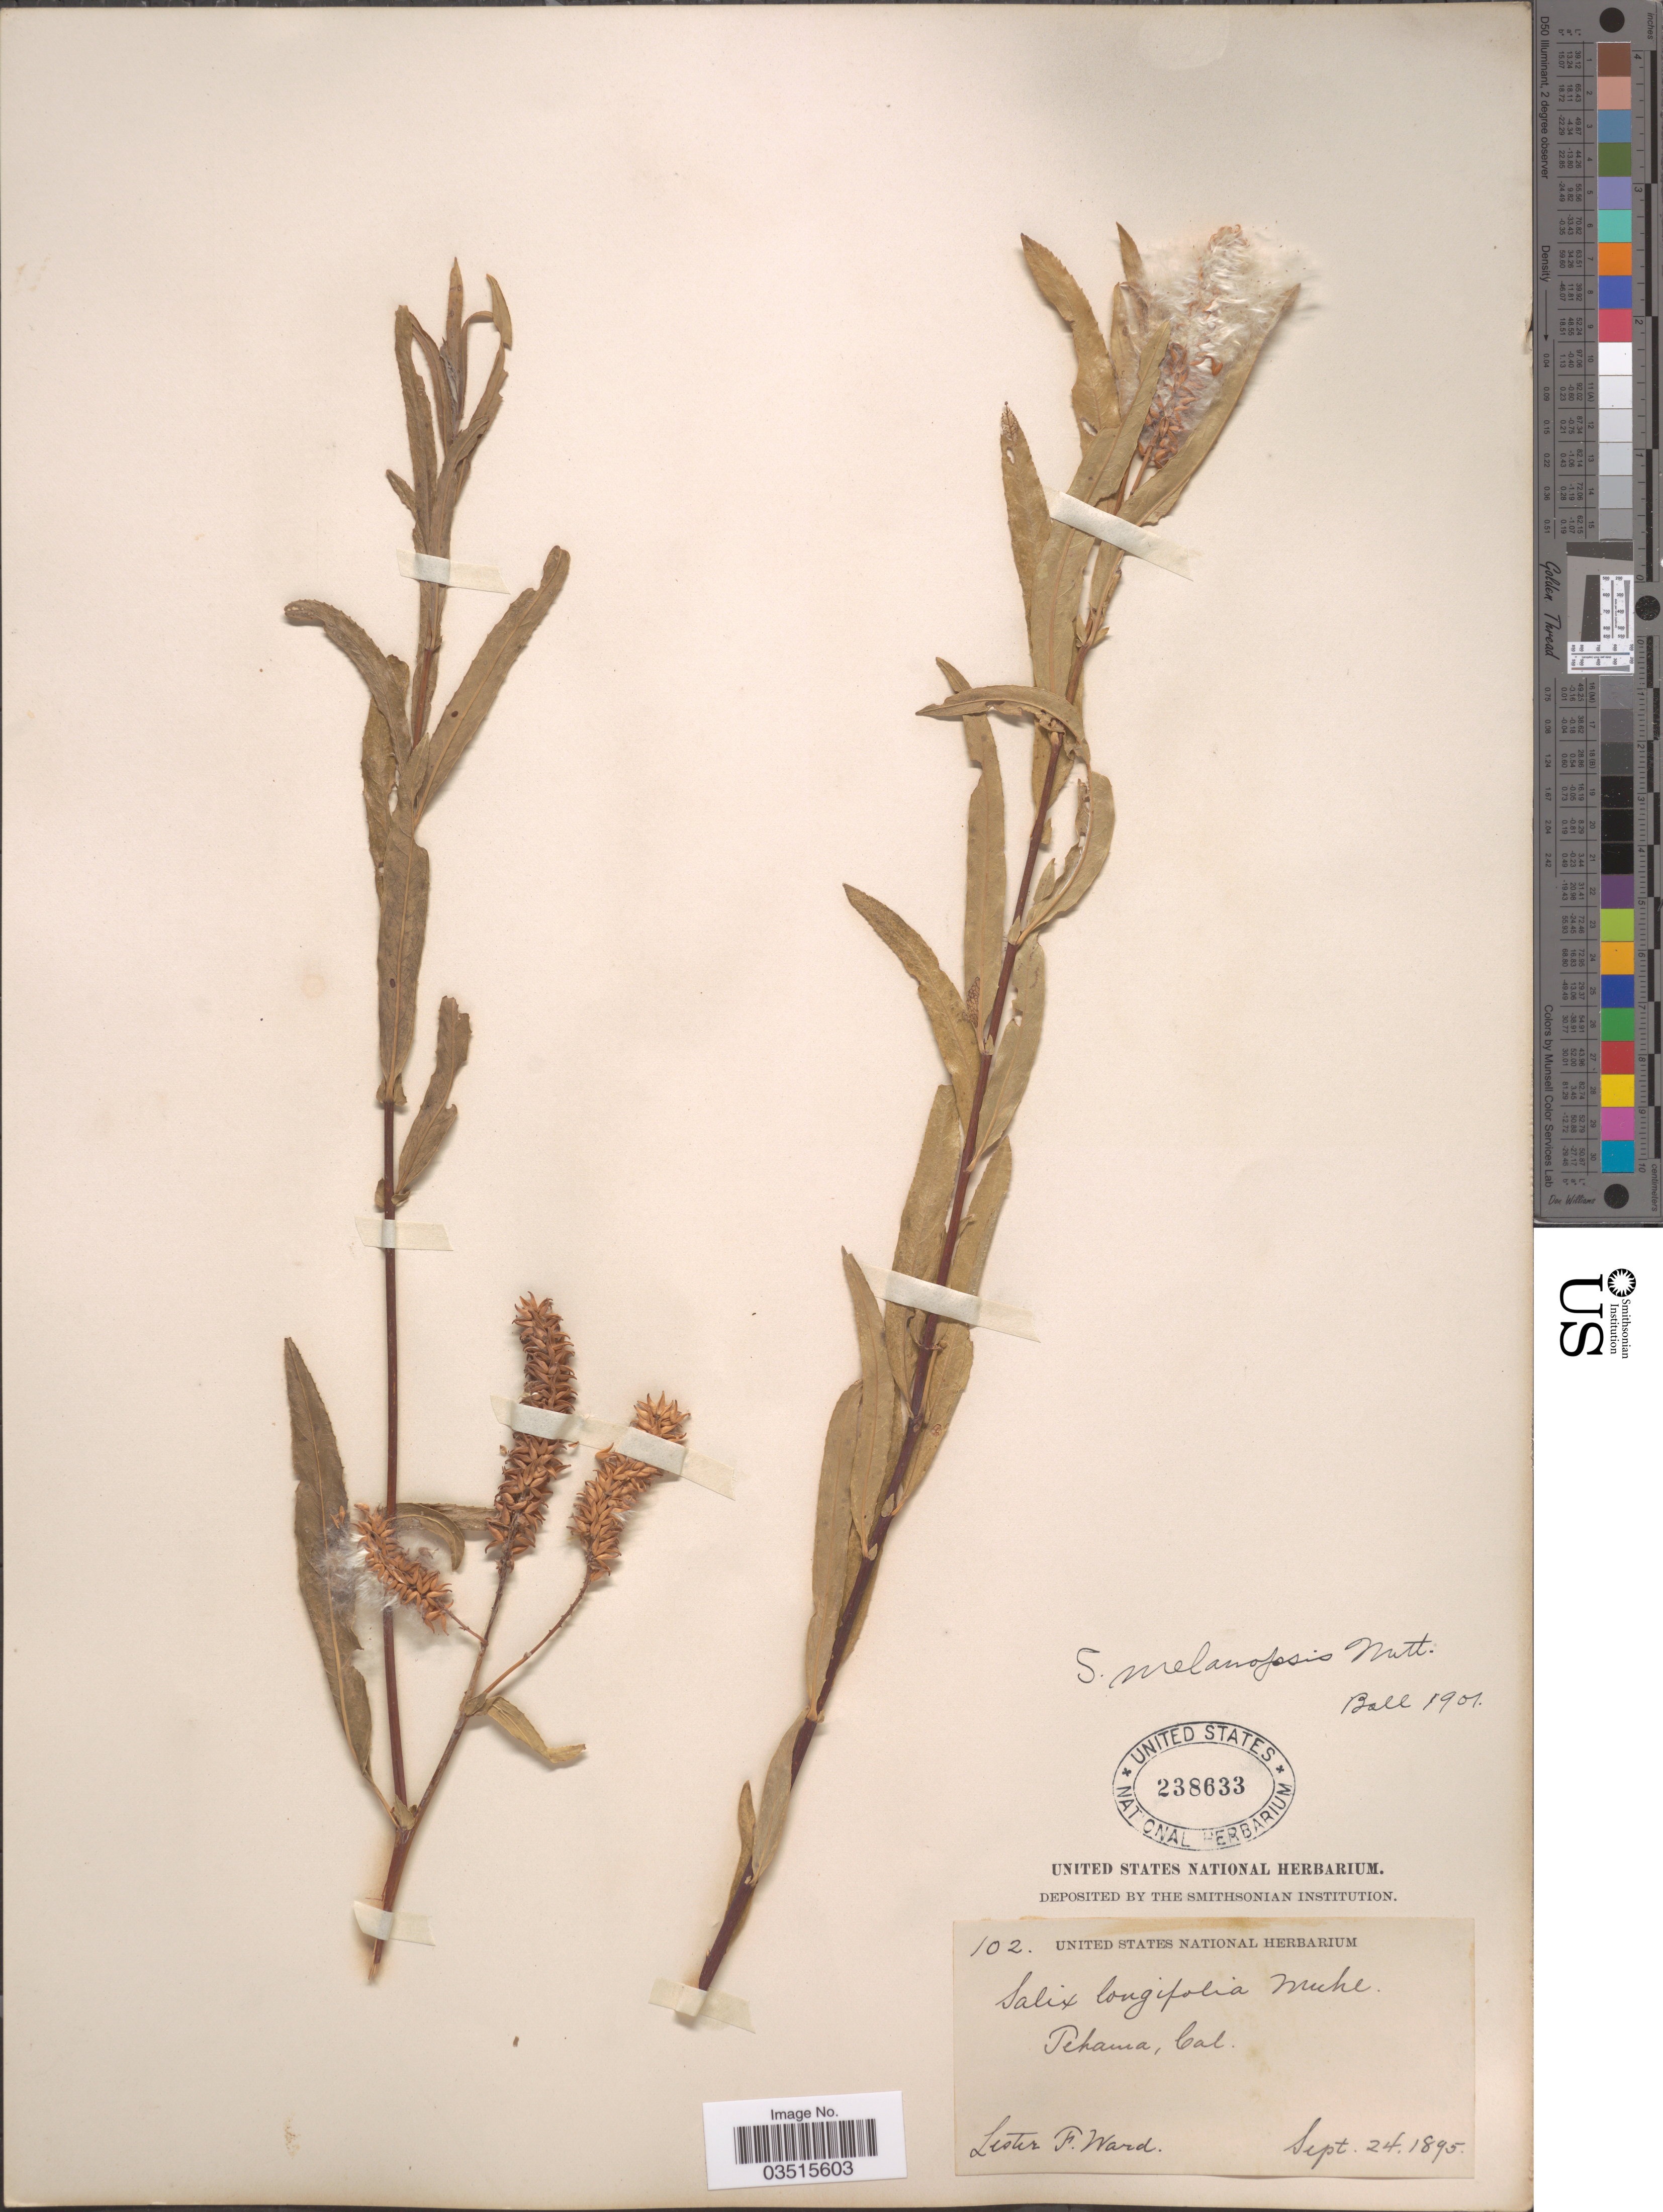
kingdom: Plantae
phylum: Tracheophyta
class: Magnoliopsida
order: Malpighiales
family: Salicaceae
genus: Salix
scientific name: Salix melanopsis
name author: Nutt.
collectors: L. F. Ward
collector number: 102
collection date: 1895-09-24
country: United States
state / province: California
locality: Tehama.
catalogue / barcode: US 238633